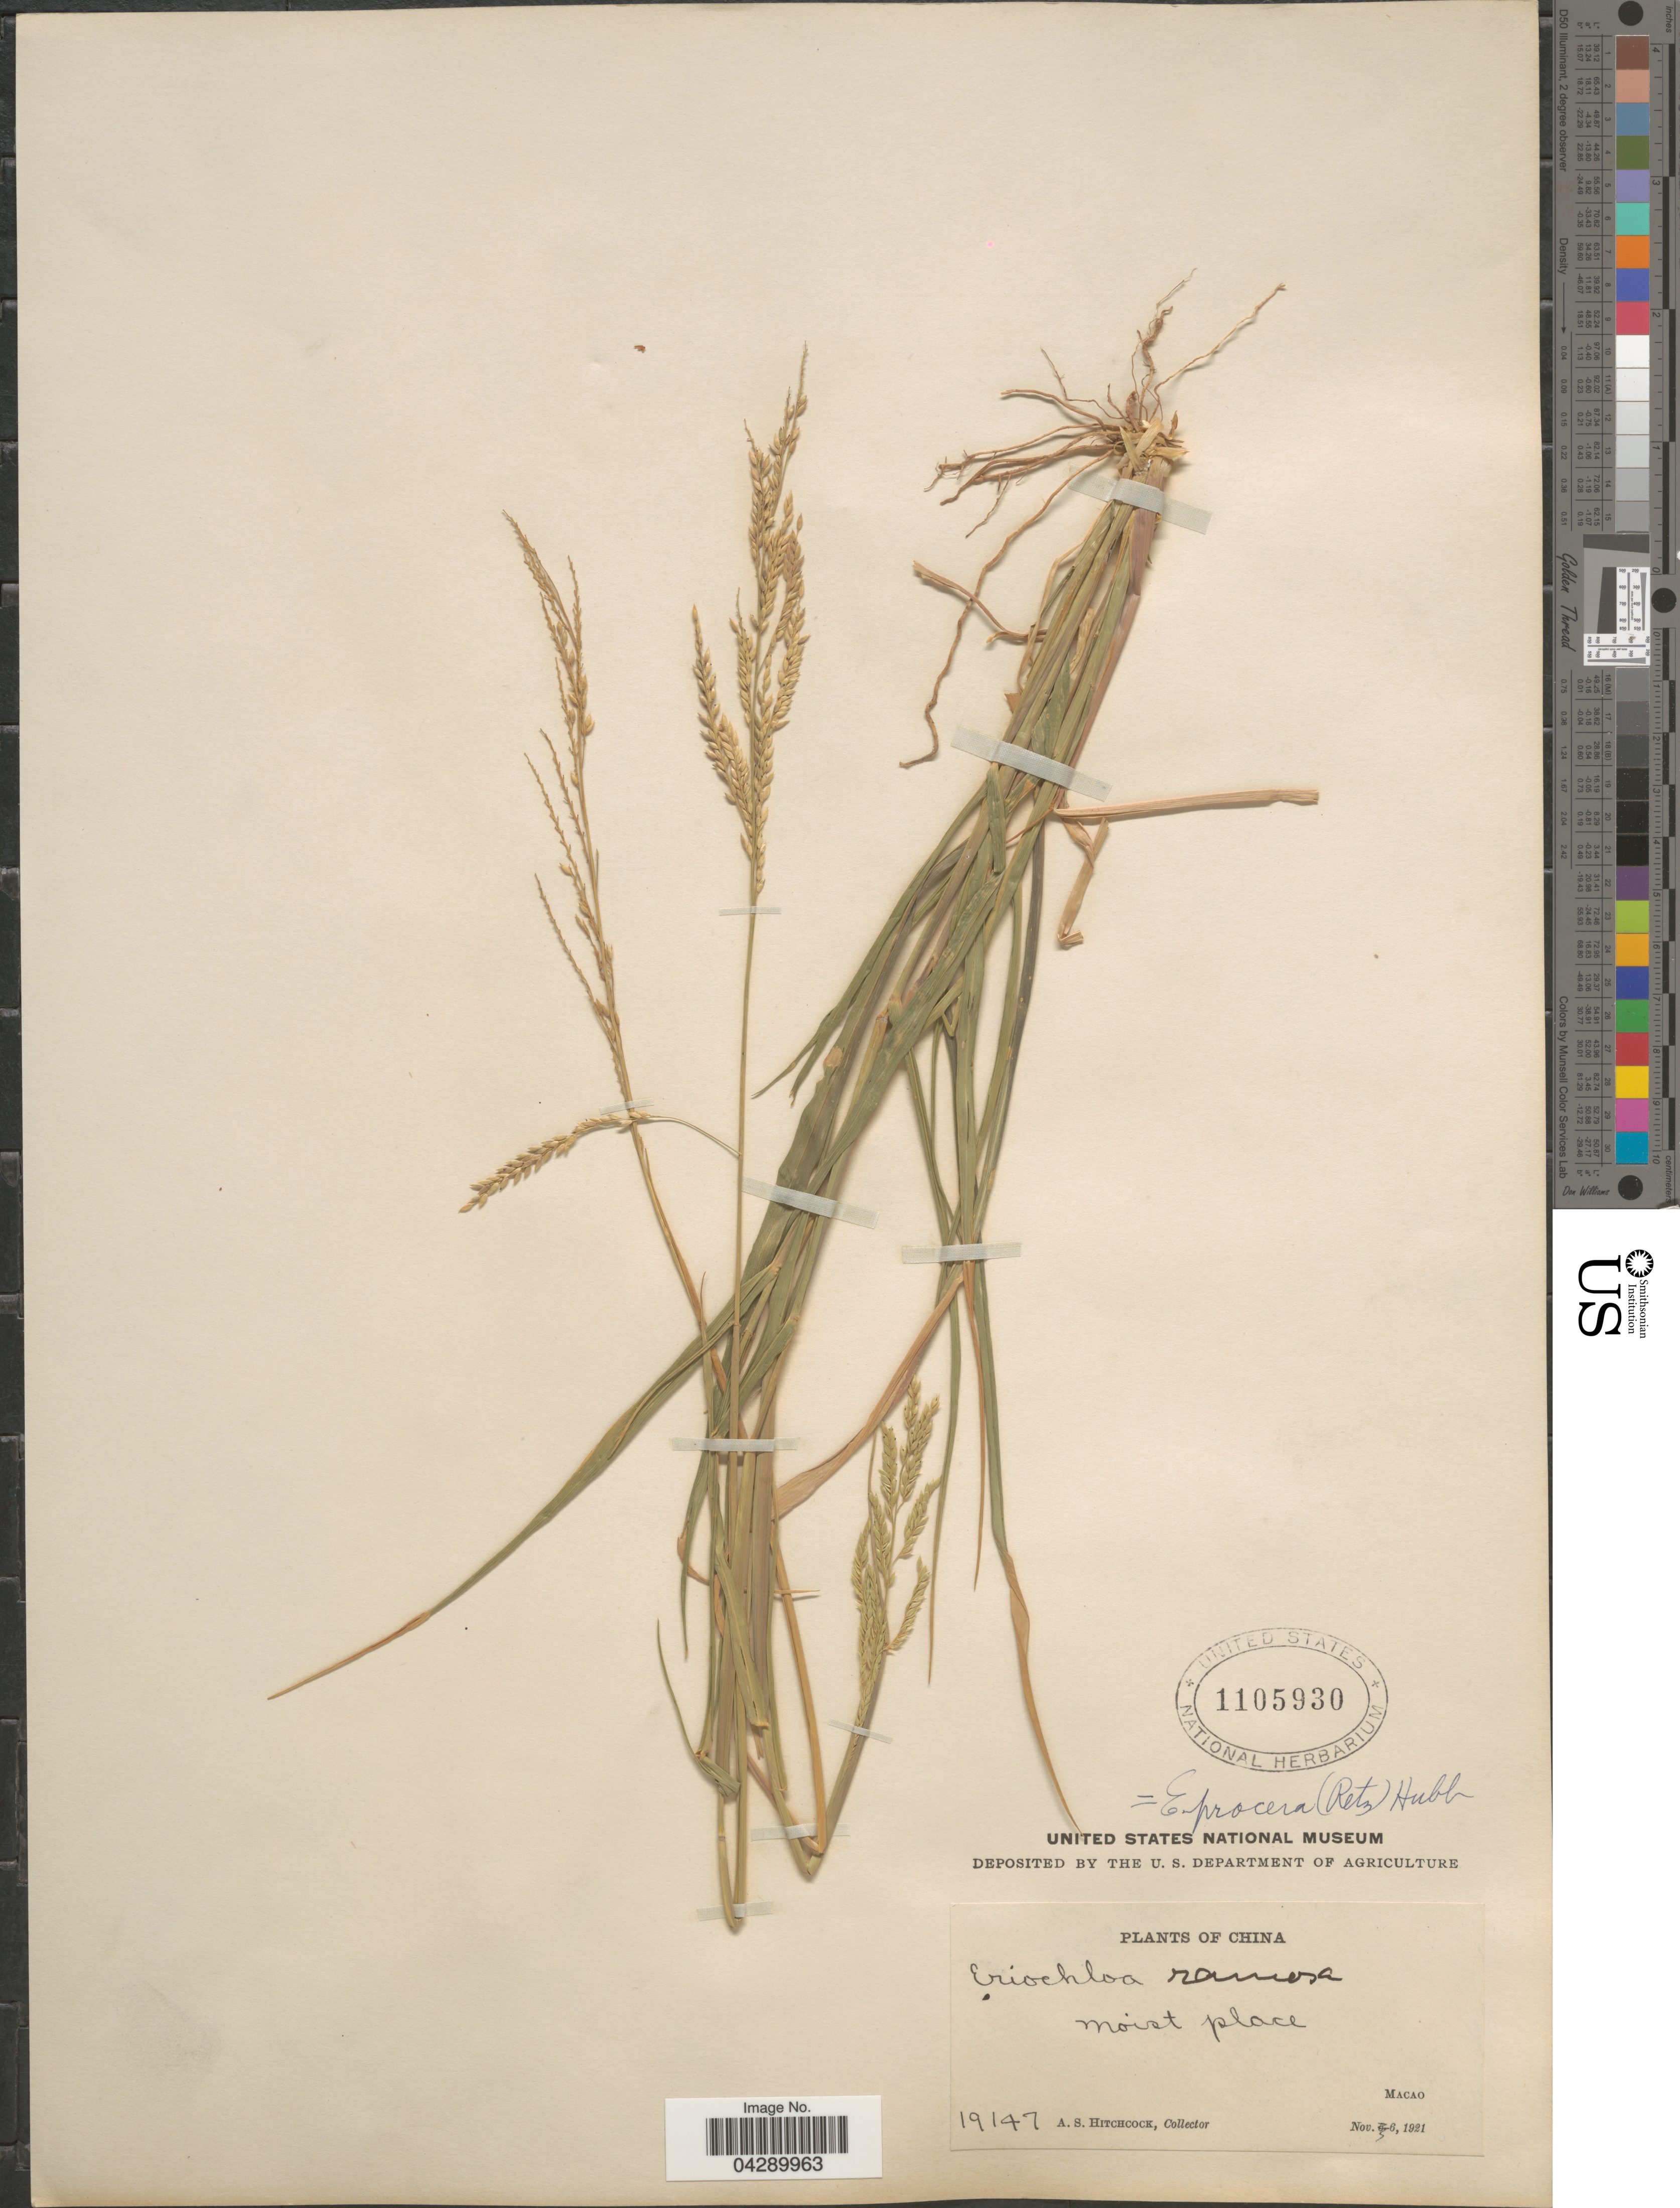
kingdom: Plantae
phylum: Tracheophyta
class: Liliopsida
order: Poales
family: Poaceae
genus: Eriochloa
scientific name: Eriochloa procera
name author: (Retz.) C.E. Hubb.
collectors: A. S. Hitchcock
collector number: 19147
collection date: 1921-11-06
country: China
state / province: Macau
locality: Macao.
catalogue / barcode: US 1105930